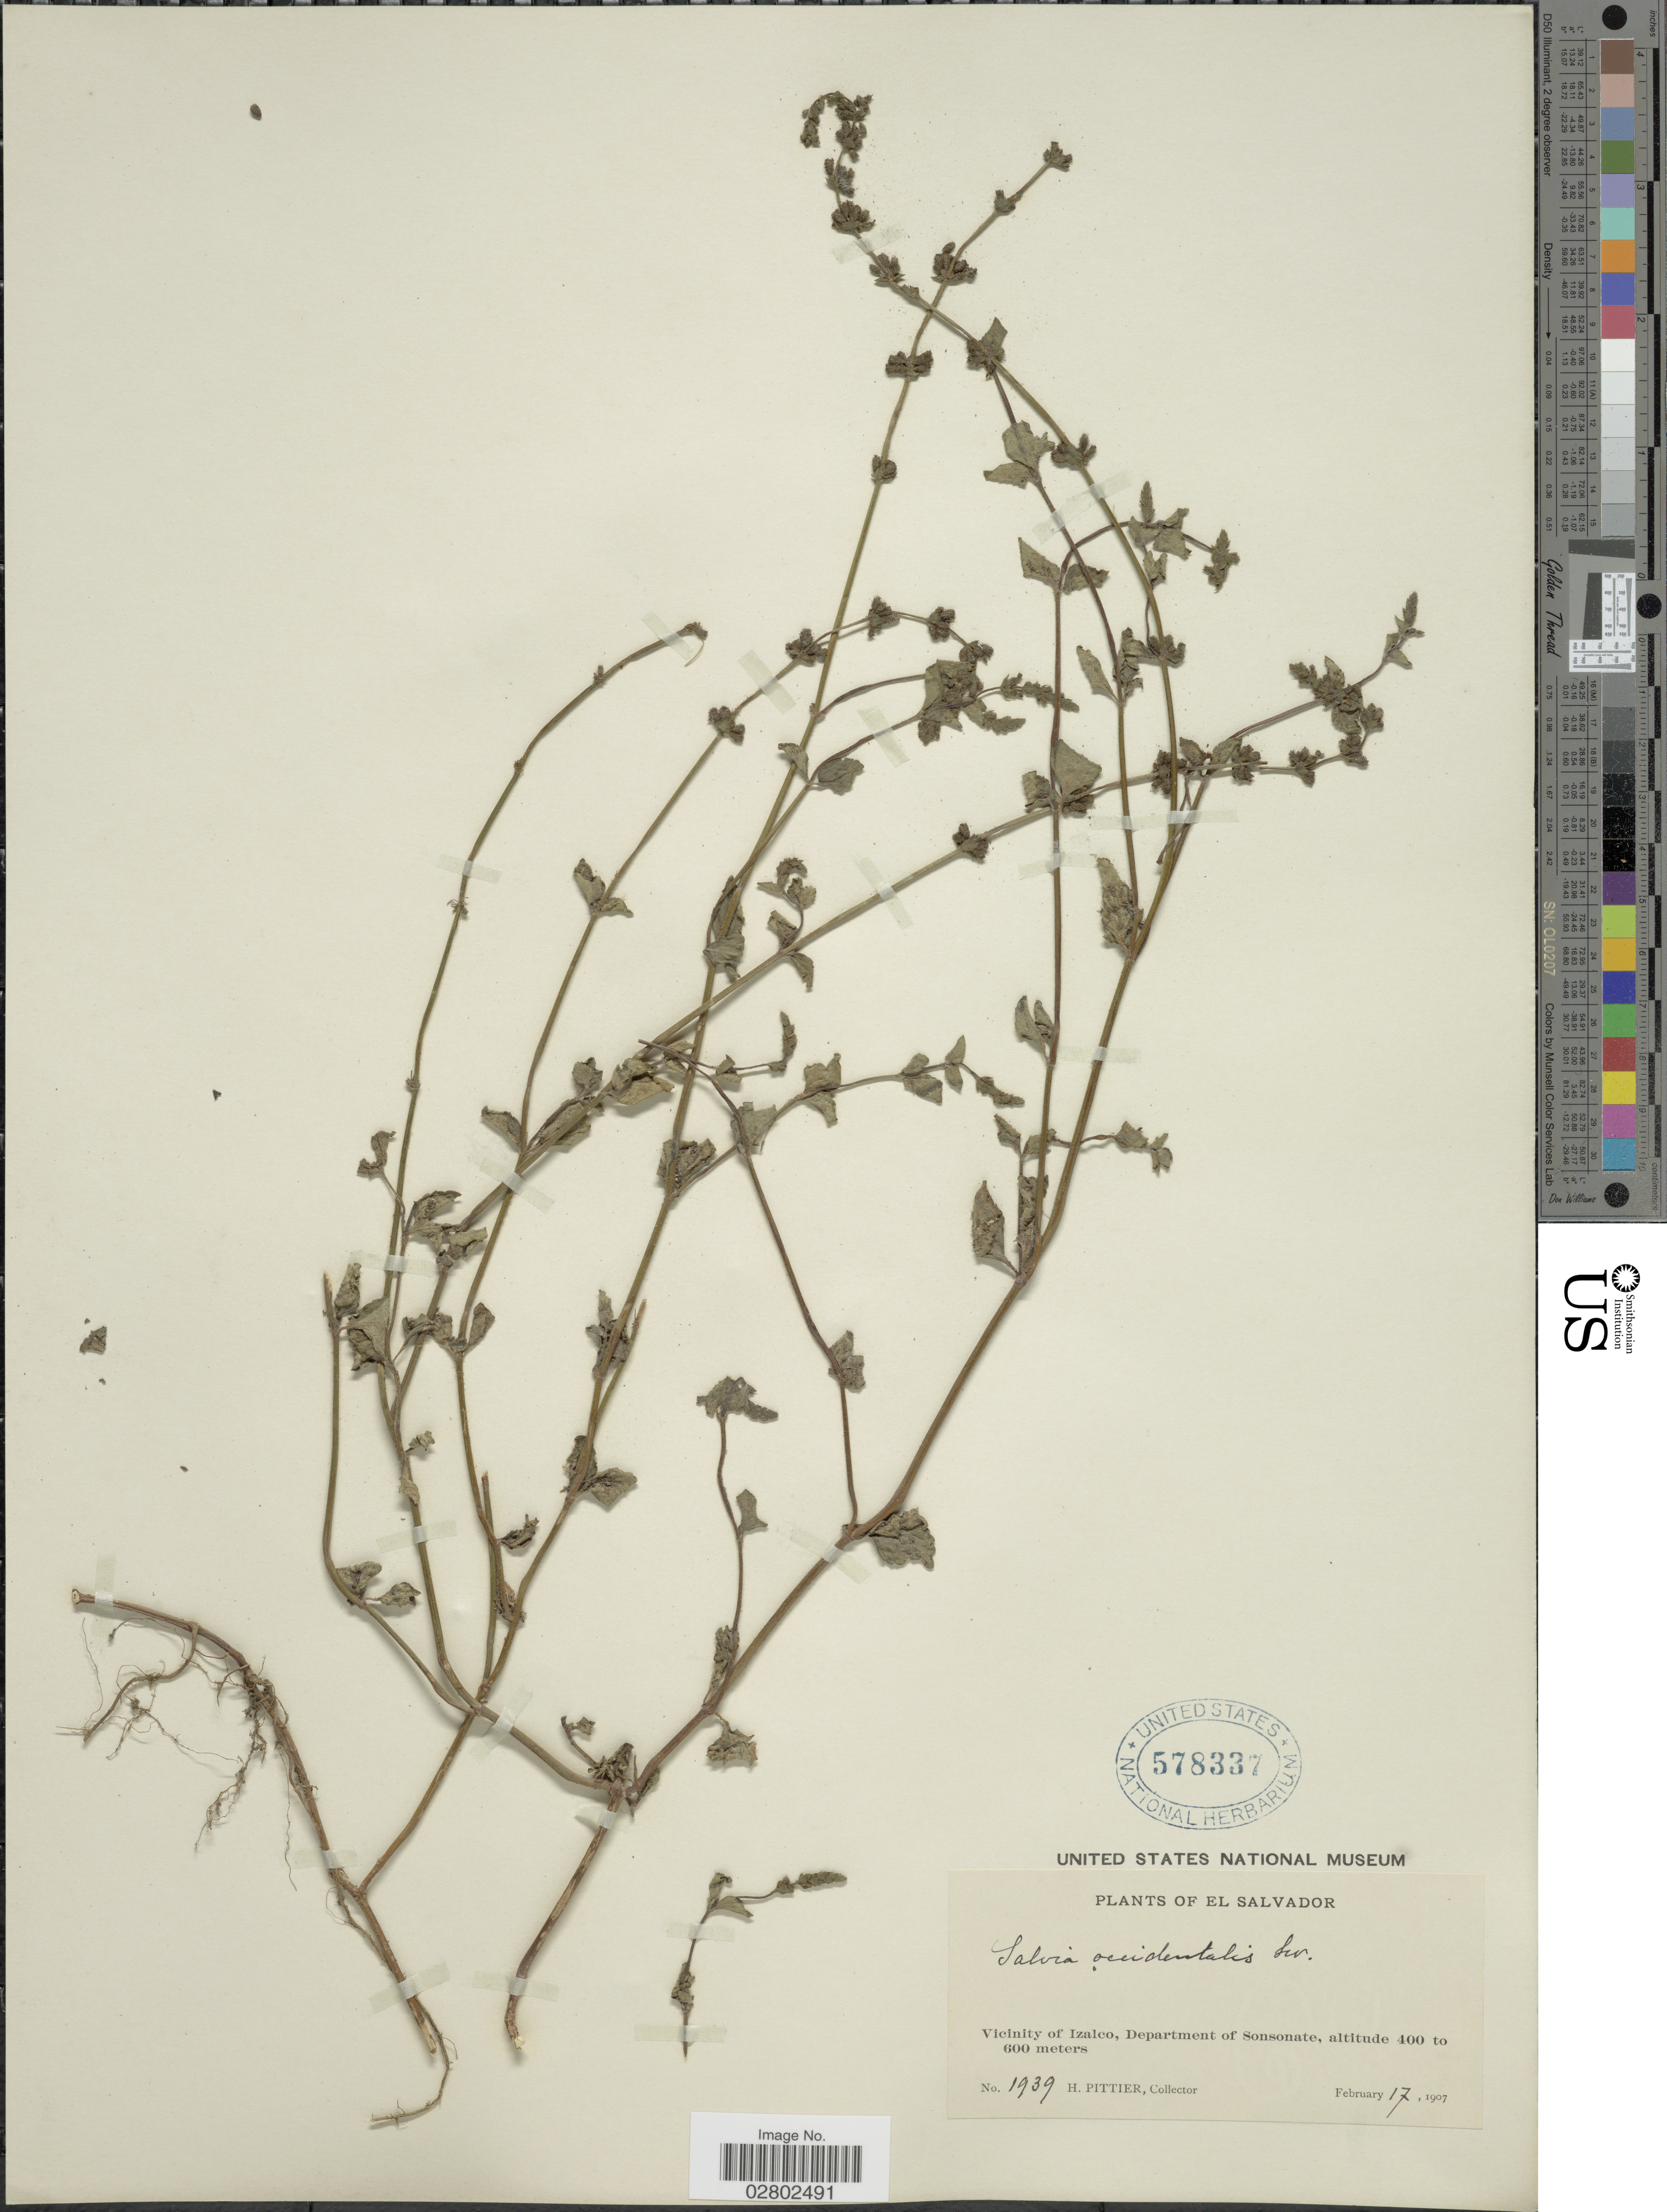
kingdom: Plantae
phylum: Tracheophyta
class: Magnoliopsida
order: Lamiales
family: Lamiaceae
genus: Salvia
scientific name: Salvia occidentalis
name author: Sw.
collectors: H. F. Pittier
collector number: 1939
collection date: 1907-02-17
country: El Salvador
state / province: Sonsonate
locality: Vicinity of Izalco, Department of Sonsonate.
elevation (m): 400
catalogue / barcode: US 578337